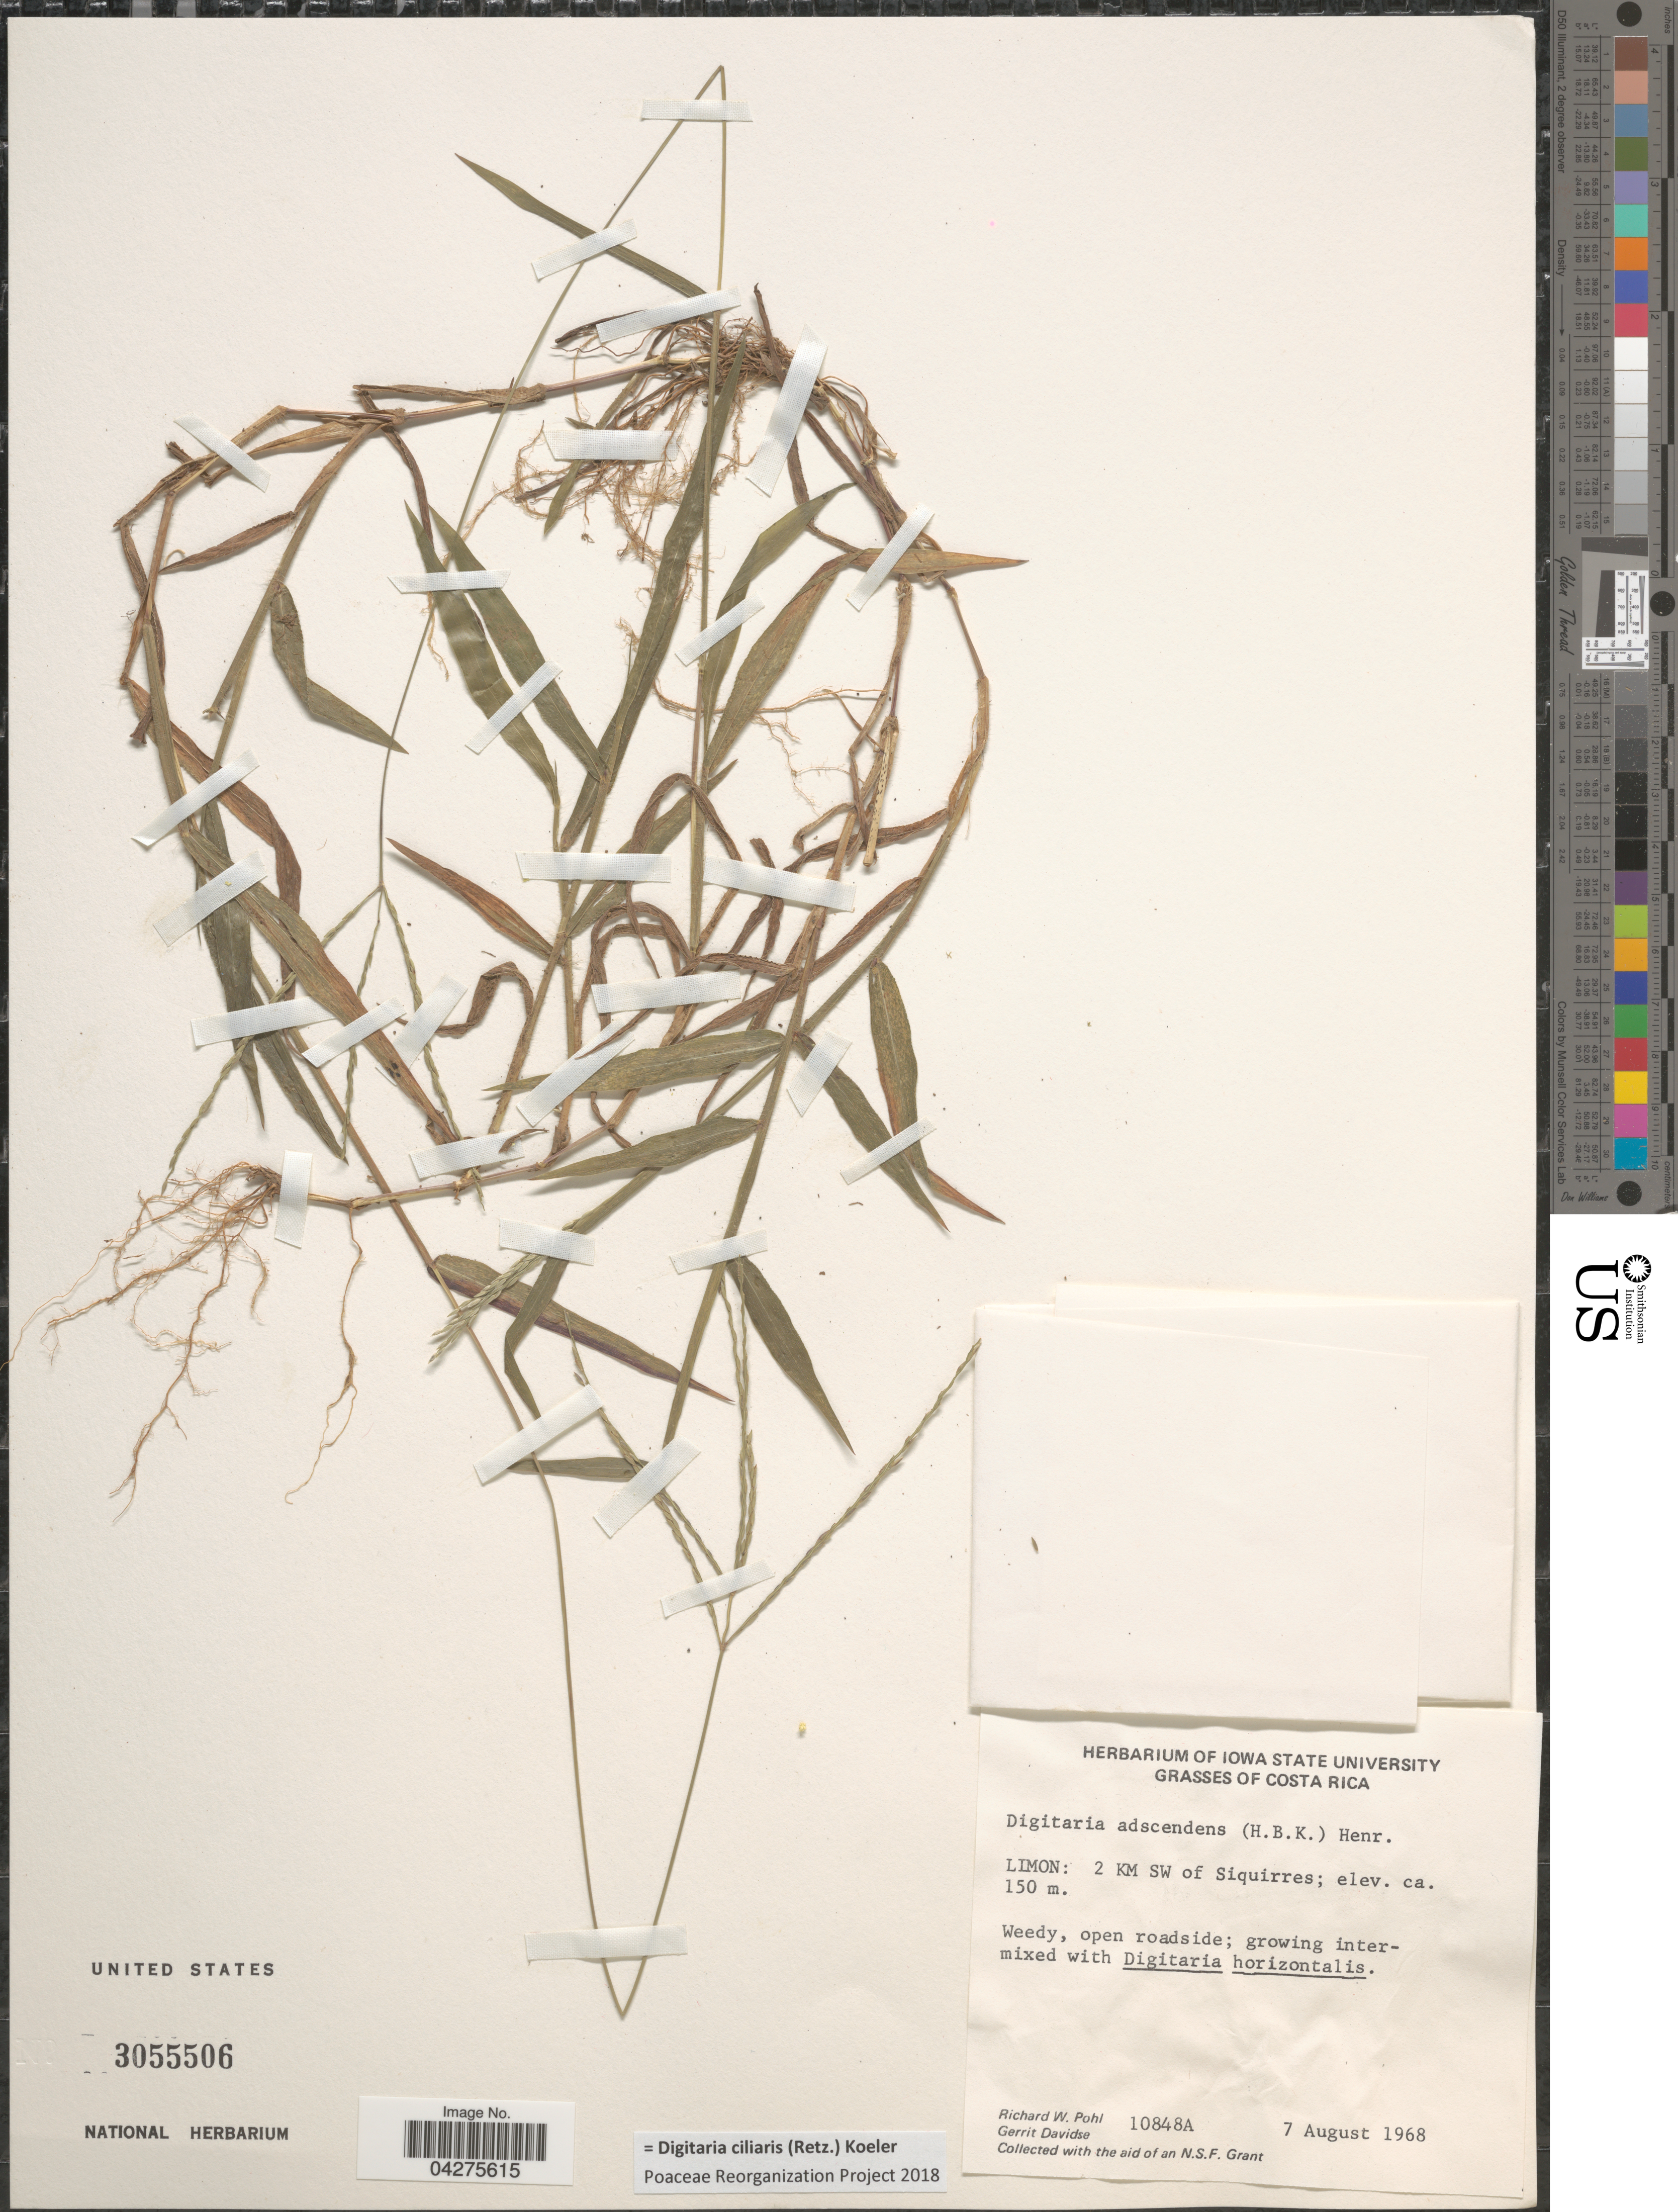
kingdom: Plantae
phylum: Tracheophyta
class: Liliopsida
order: Poales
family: Poaceae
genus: Digitaria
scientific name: Digitaria ciliaris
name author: (Retz.) Koeler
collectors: R. W. Pohl & G. Davidse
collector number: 10848A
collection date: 1968-08-07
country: Costa Rica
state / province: Limón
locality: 2 KM SW of Siquirres.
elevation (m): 150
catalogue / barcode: US 3055506